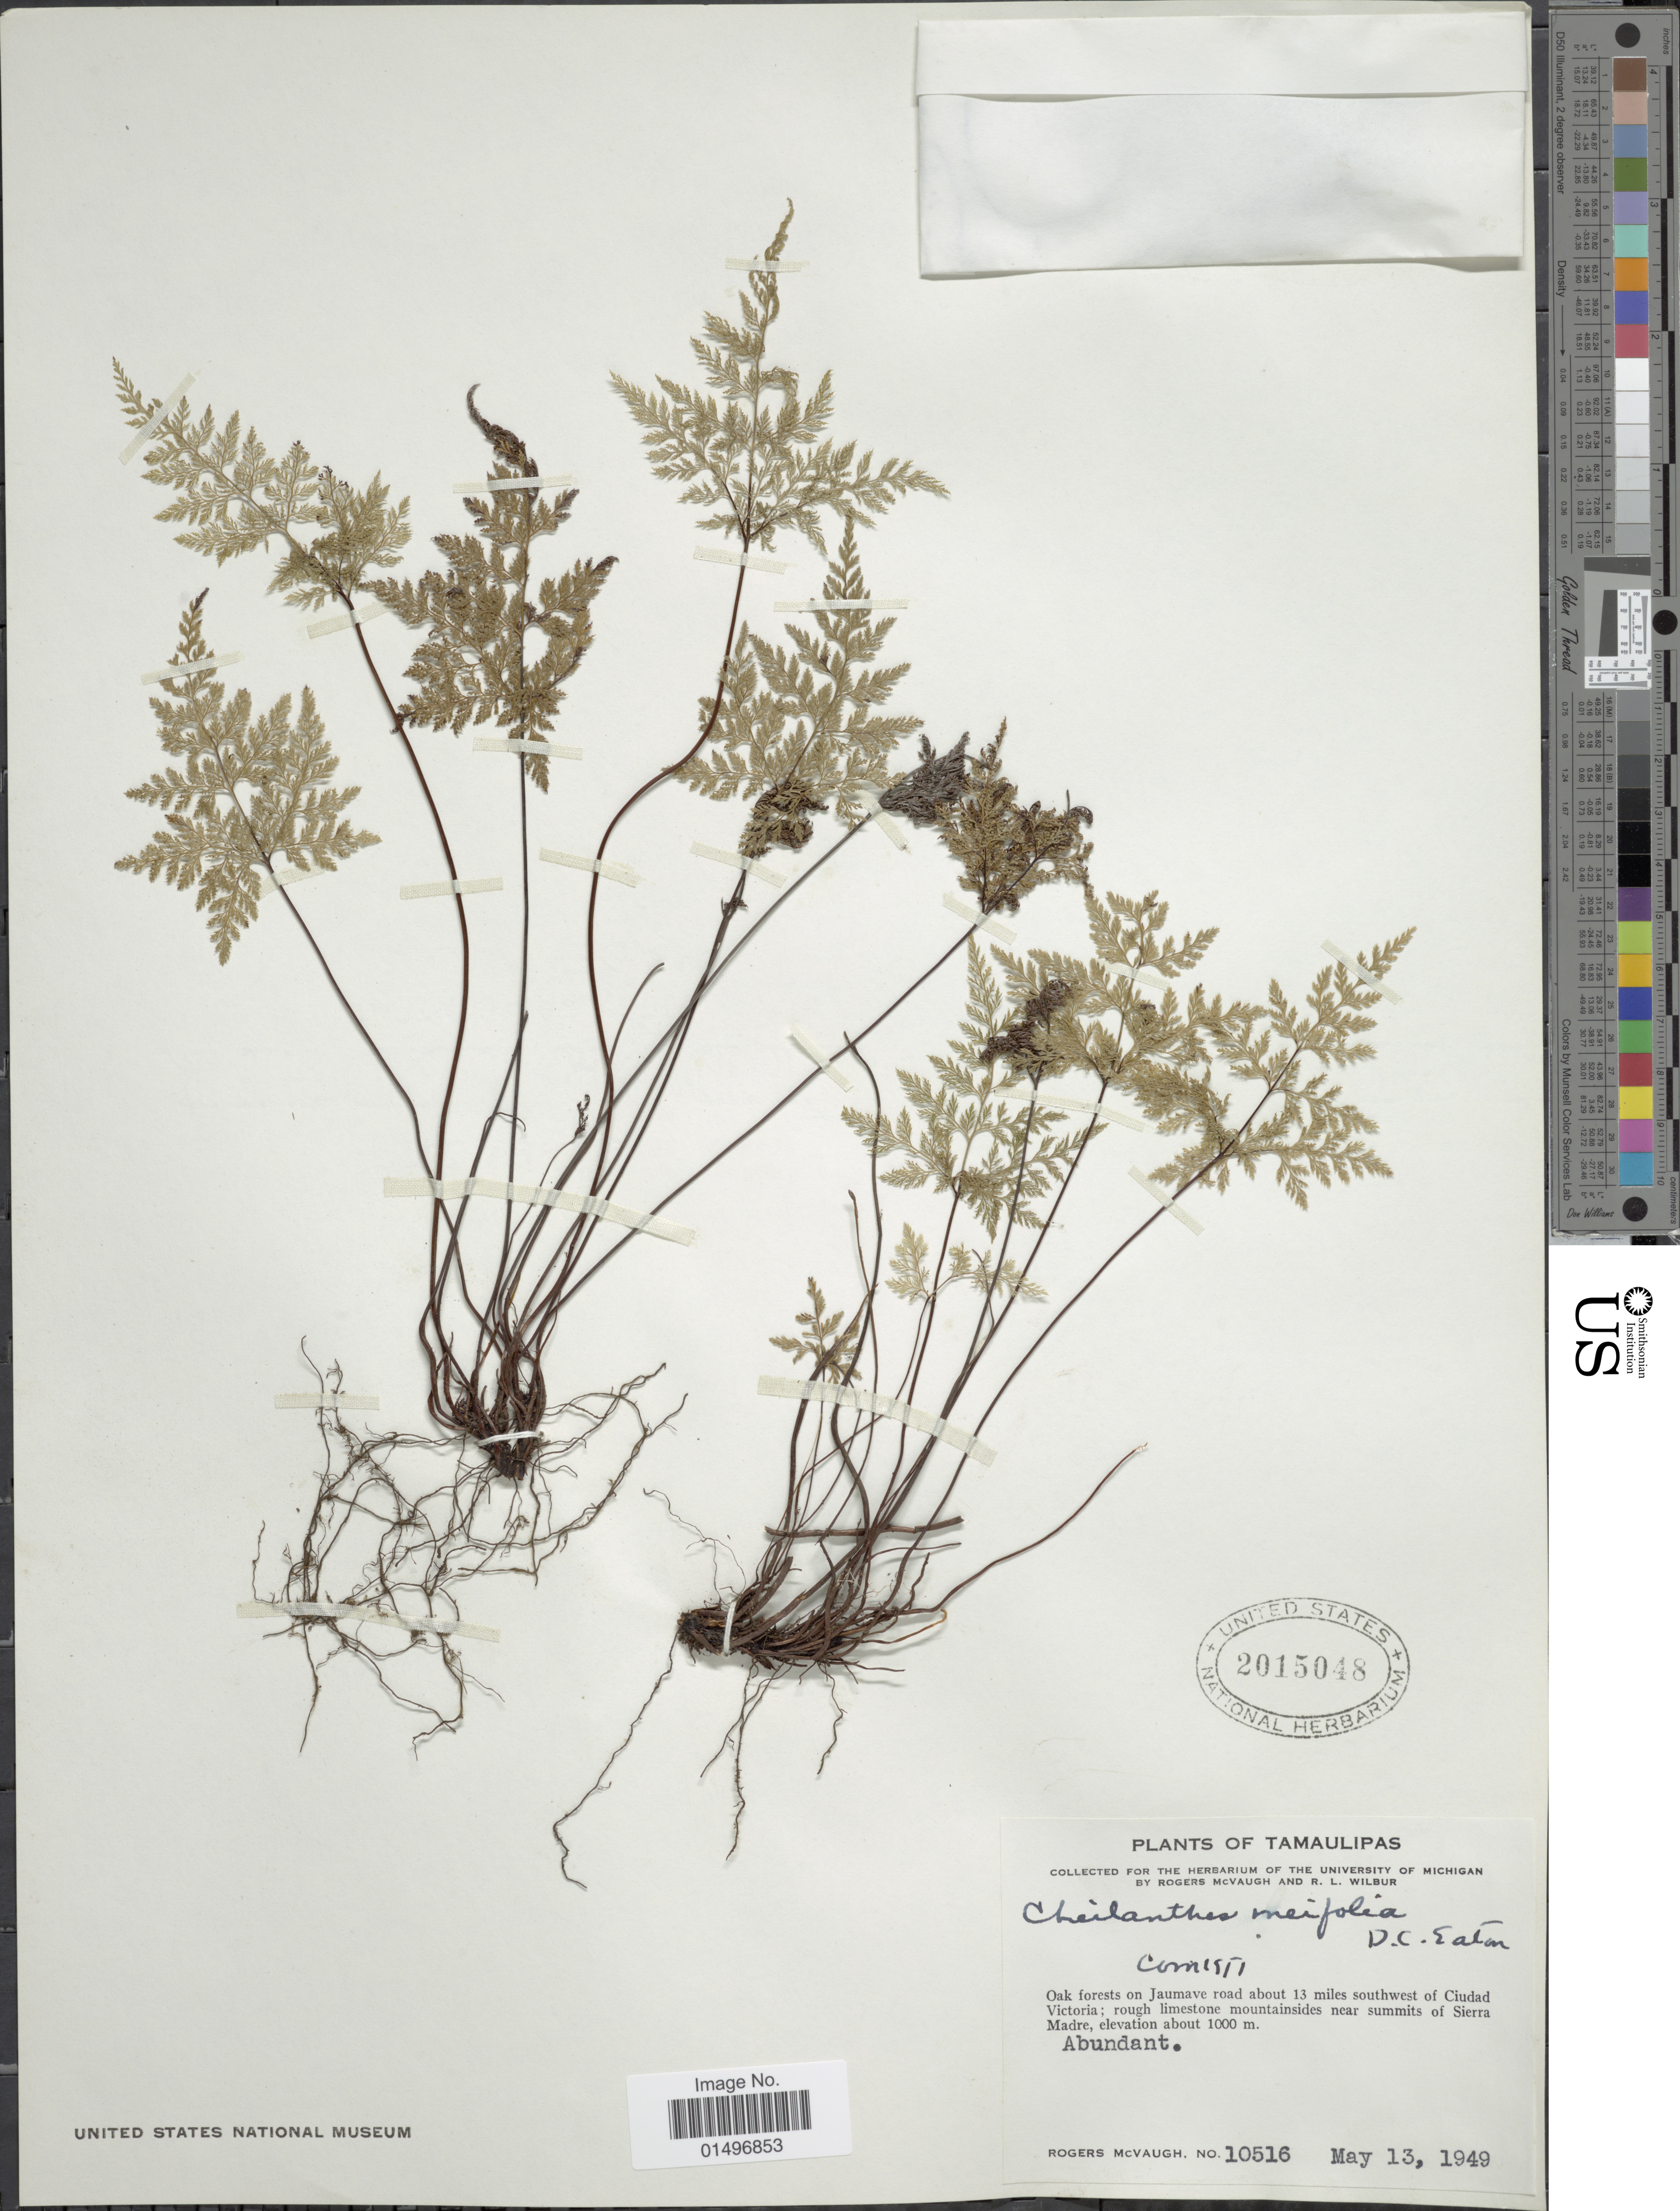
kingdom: Plantae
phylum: Tracheophyta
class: Polypodiopsida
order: Polypodiales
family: Pteridaceae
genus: Aspidotis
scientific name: Aspidotis meifolia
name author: (D.C. Eaton) Pic. Serm.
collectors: R. McVaugh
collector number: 10516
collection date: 1949-05-13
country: Mexico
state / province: Tamaulipas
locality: Tamaulipas, Oak forest on Jaumave road about 13 miles southwest of Ciudad Victoria; rough limestone mountainsides near summit of Sierra Madre.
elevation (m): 1000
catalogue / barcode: US 2015048